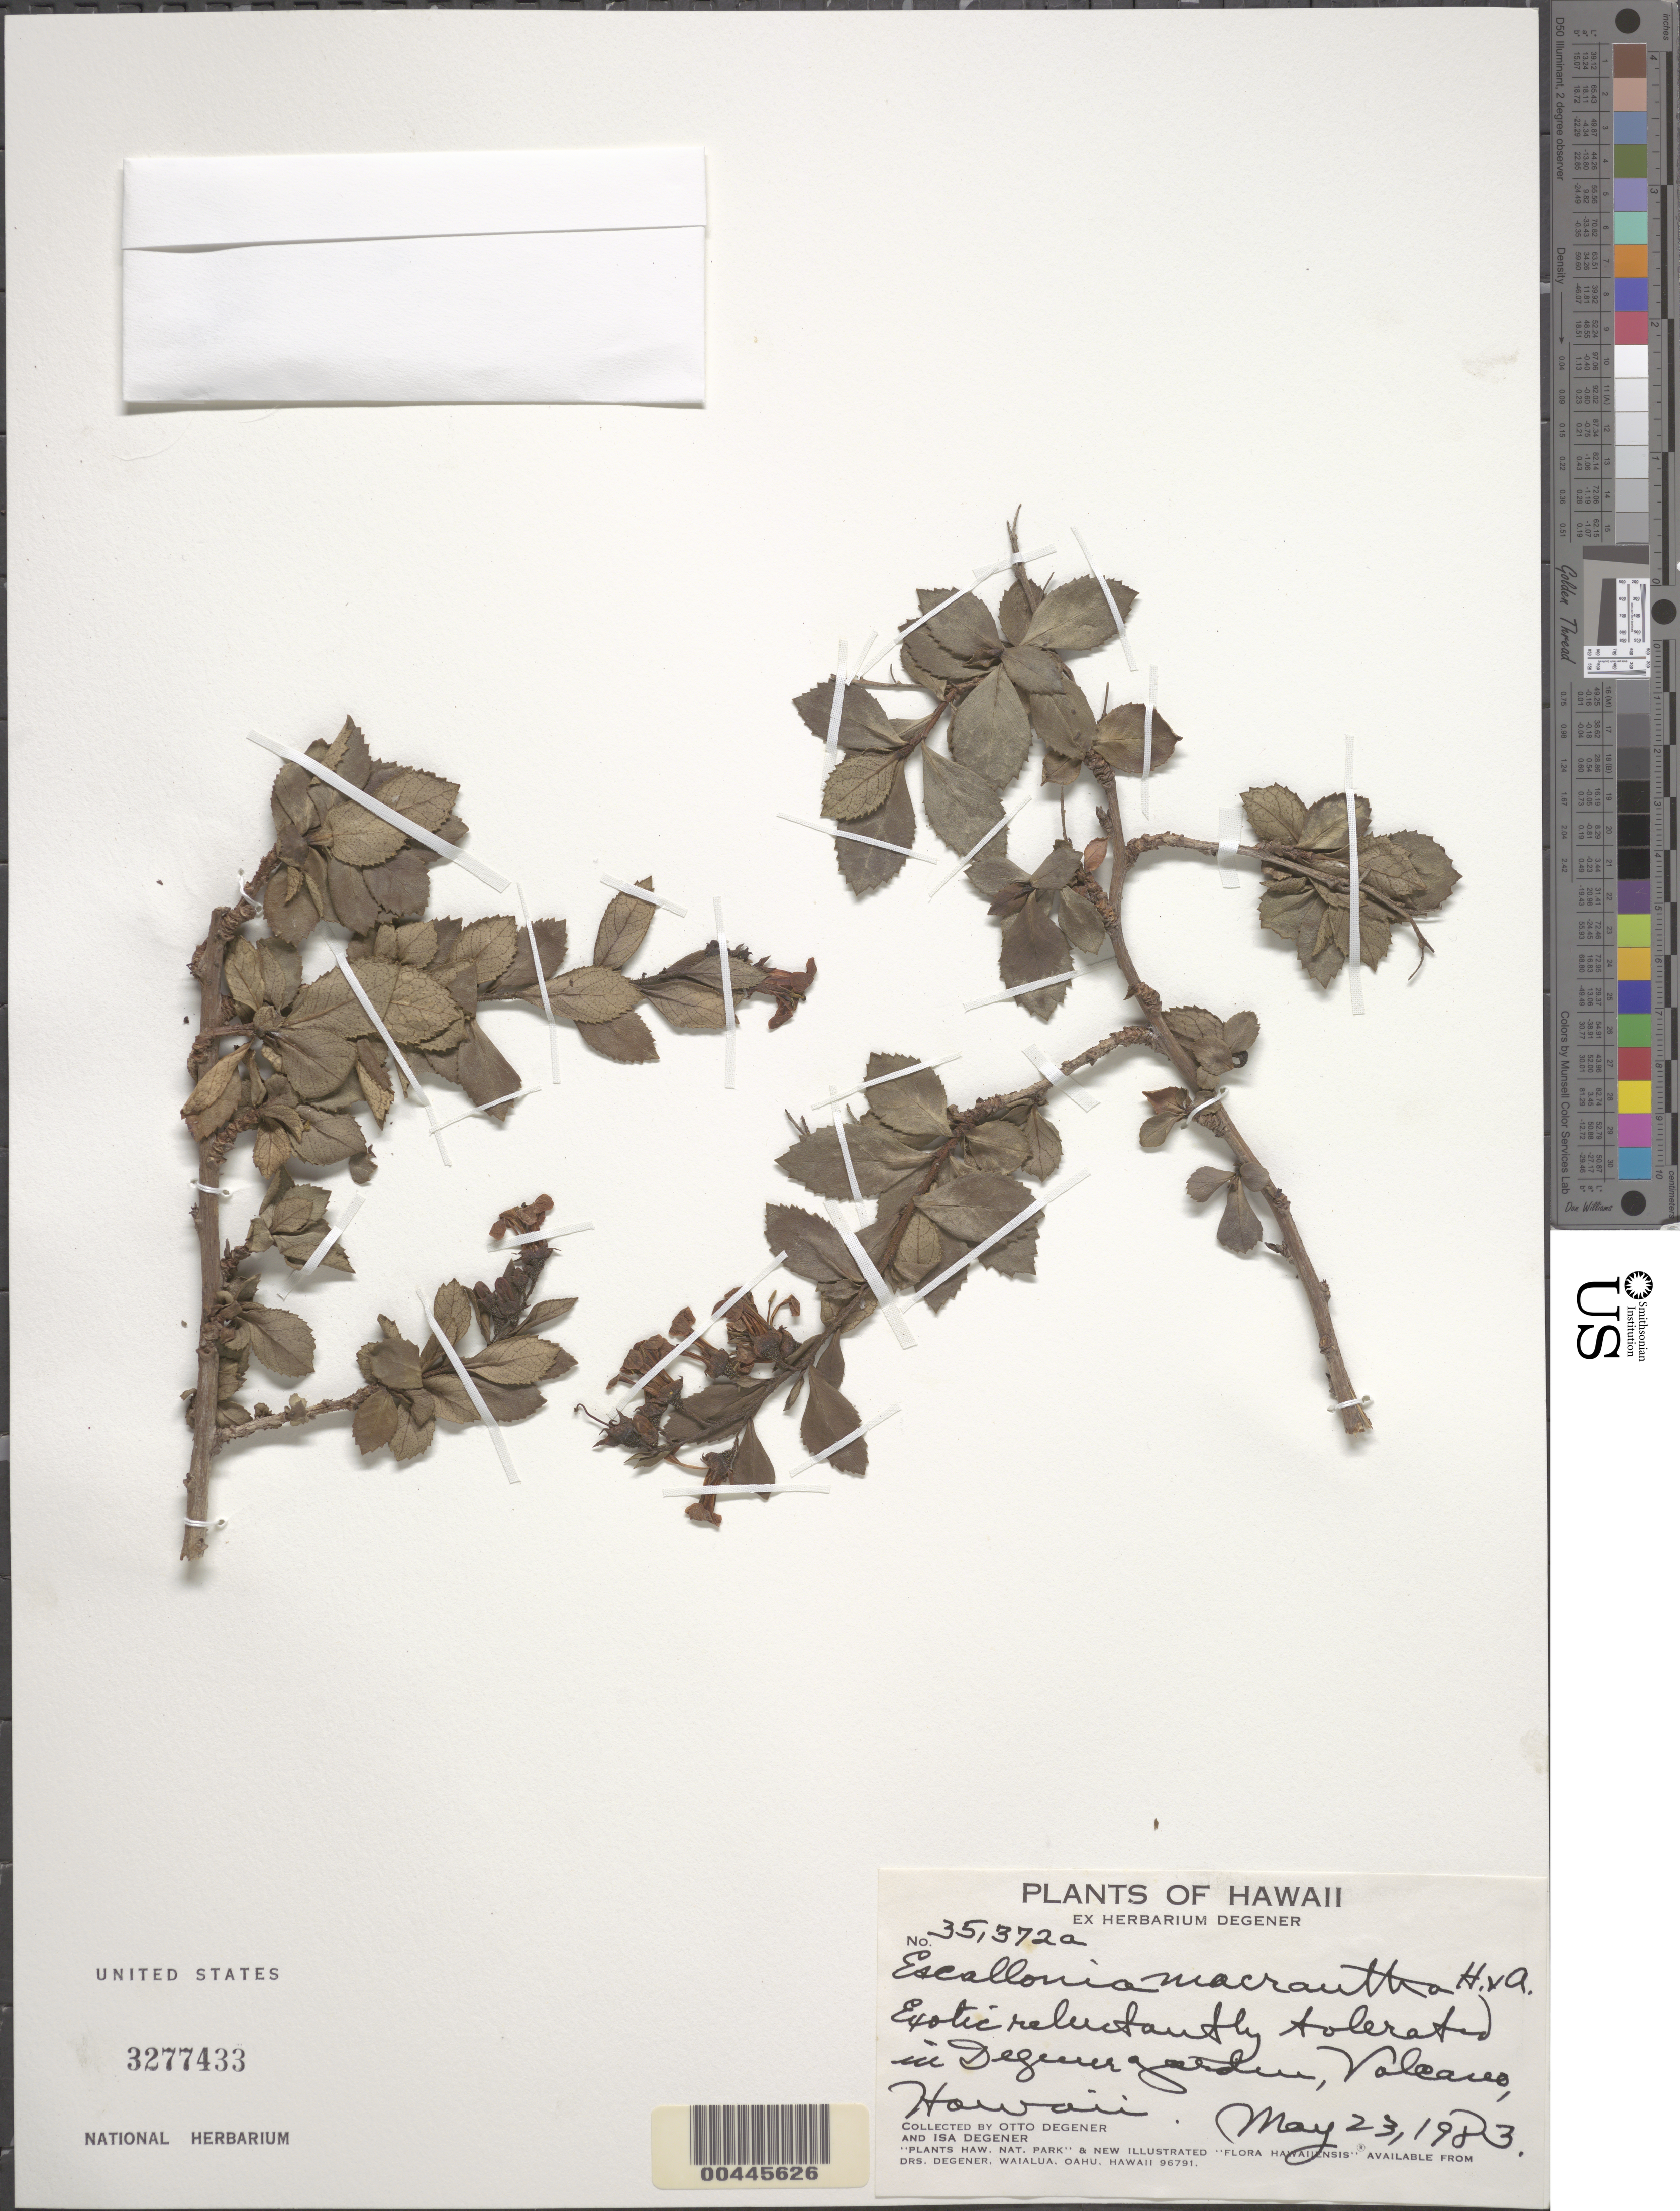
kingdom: Plantae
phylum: Tracheophyta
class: Magnoliopsida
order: Escalloniales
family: Escalloniaceae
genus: Escallonia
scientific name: Escallonia macrantha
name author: Hook. & Arn.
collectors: O. Degener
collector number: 35372a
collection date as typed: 23 May 1983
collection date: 1983-05-23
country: United States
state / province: Hawaii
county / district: Hawaii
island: Hawaii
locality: In Degener's garden, Volcano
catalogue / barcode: US 3277433